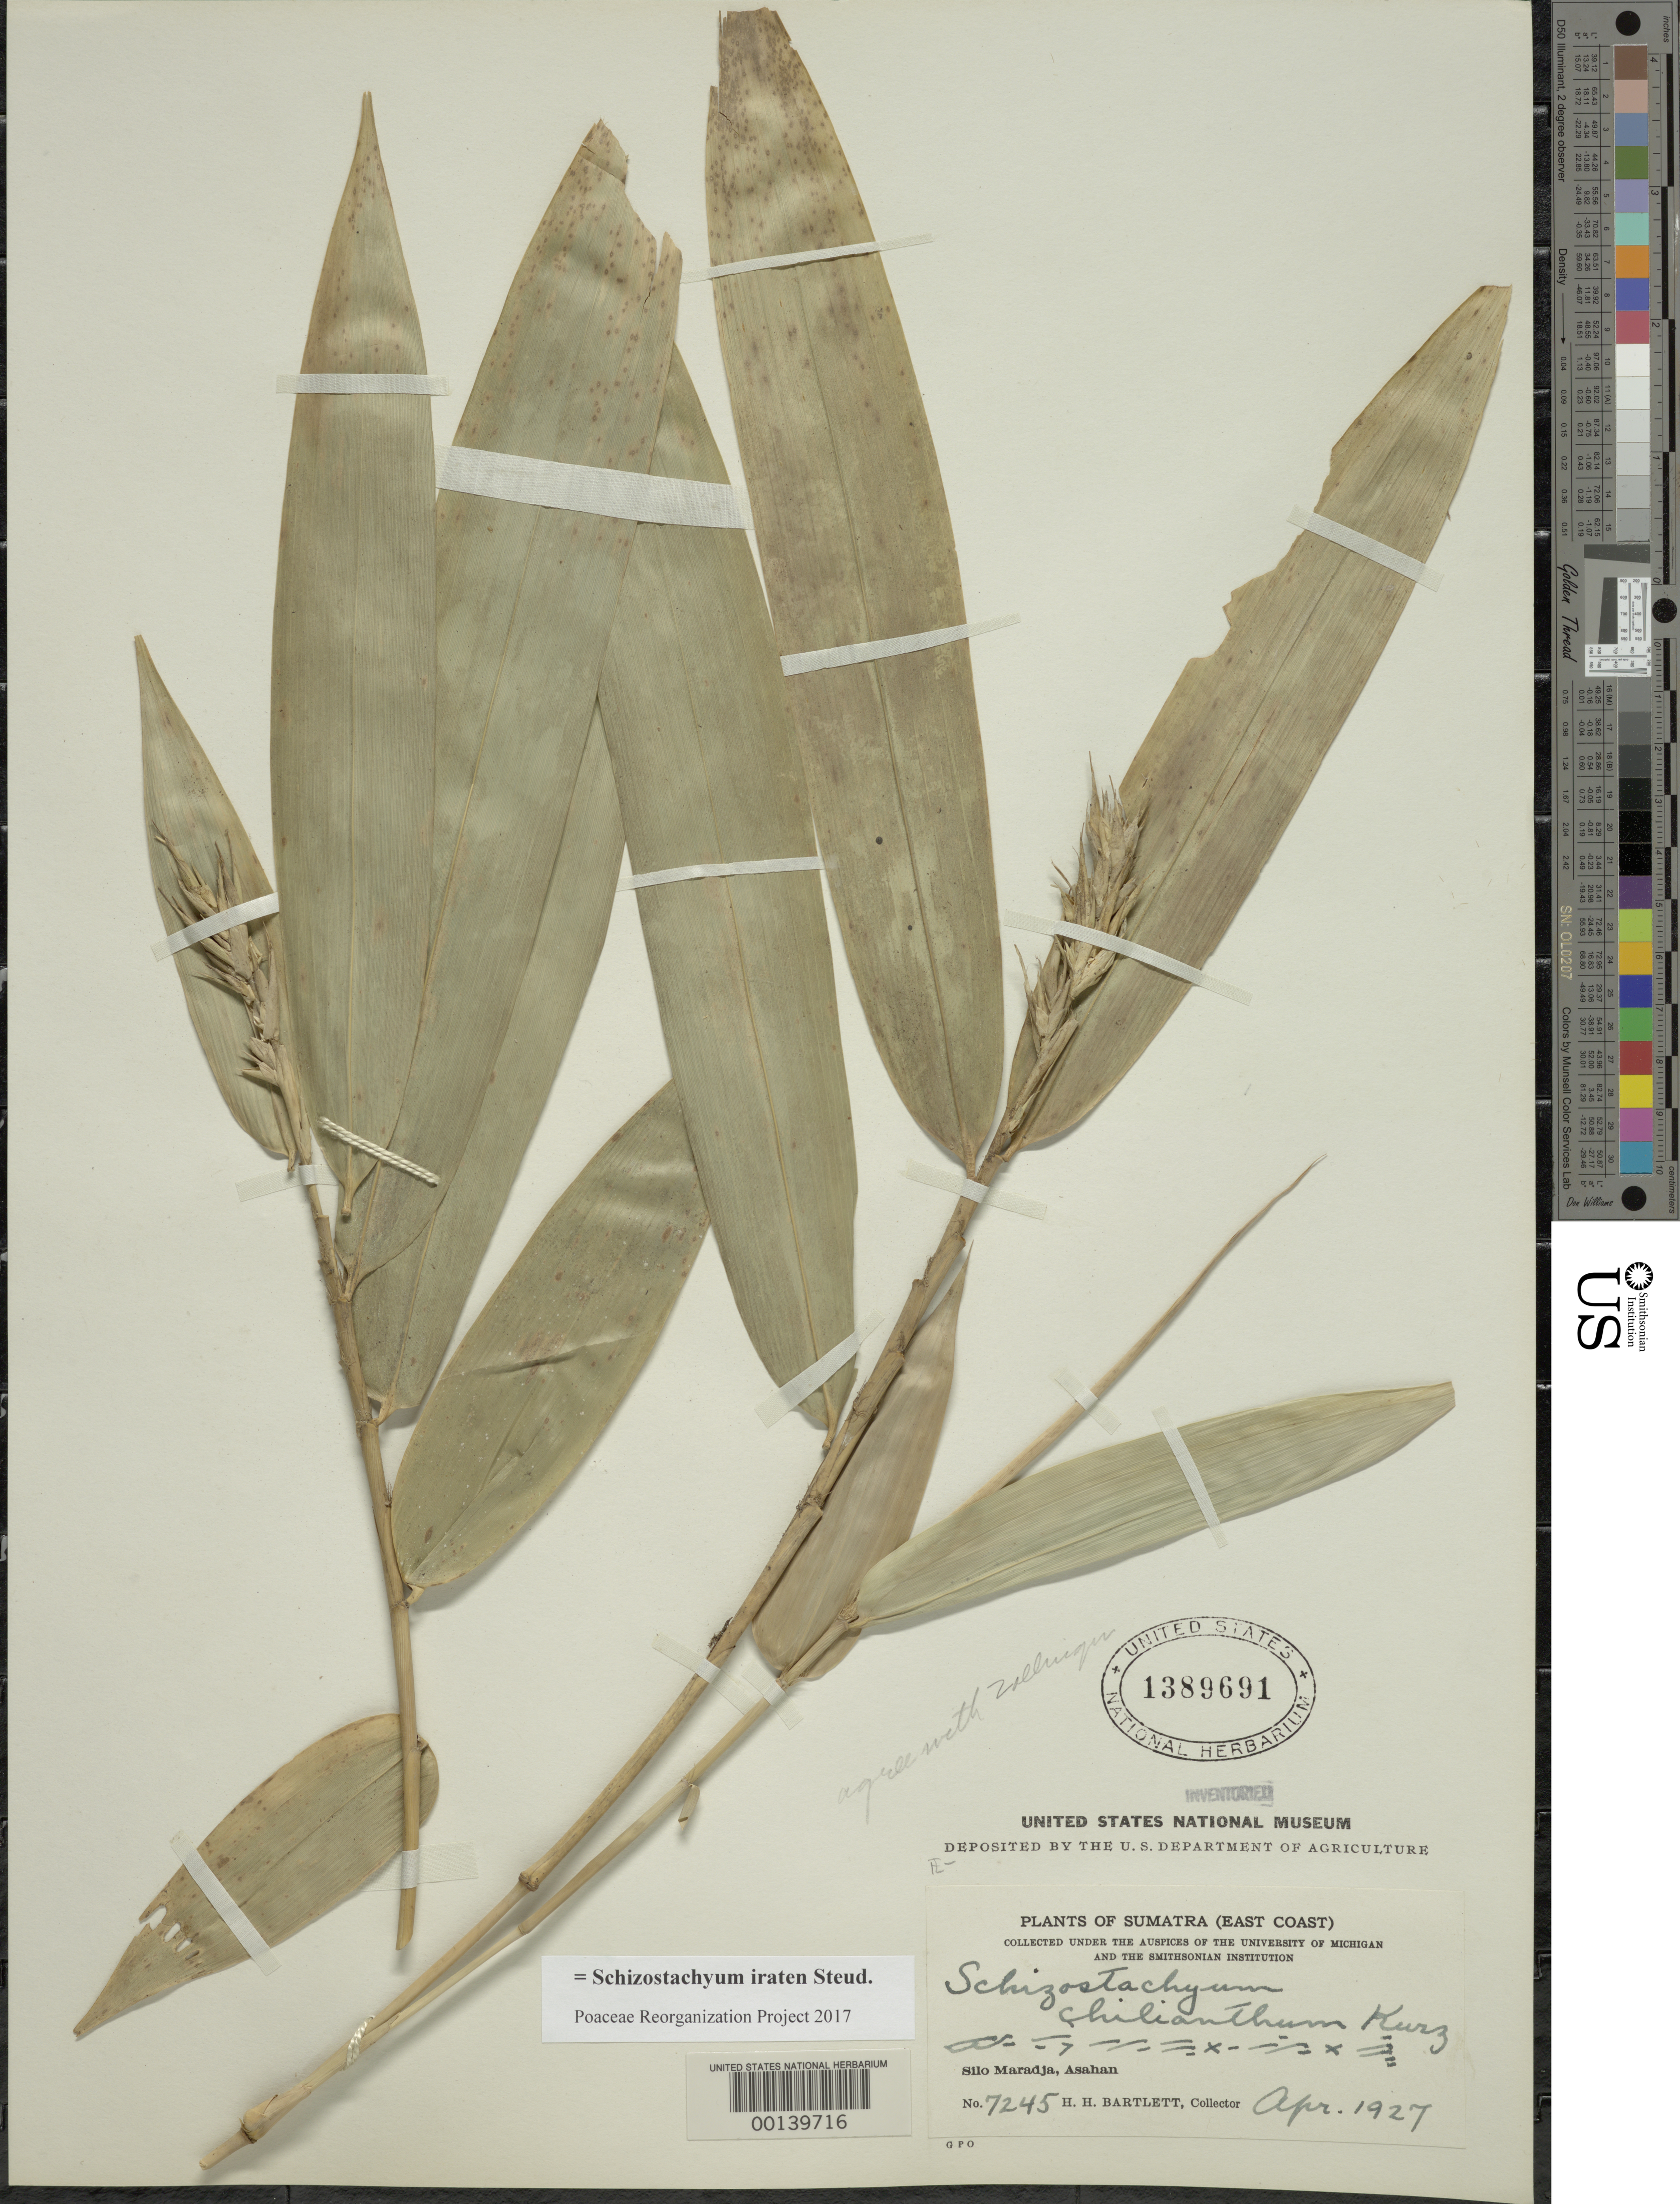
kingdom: Plantae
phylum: Tracheophyta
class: Liliopsida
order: Poales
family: Poaceae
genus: Schizostachyum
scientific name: Schizostachyum iraten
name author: Steud.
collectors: H. H. Bartlett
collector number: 7245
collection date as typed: Apr 1927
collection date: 1927-04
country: Indonesia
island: Sumatra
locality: Asahan, silo maradja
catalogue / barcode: US 1389691